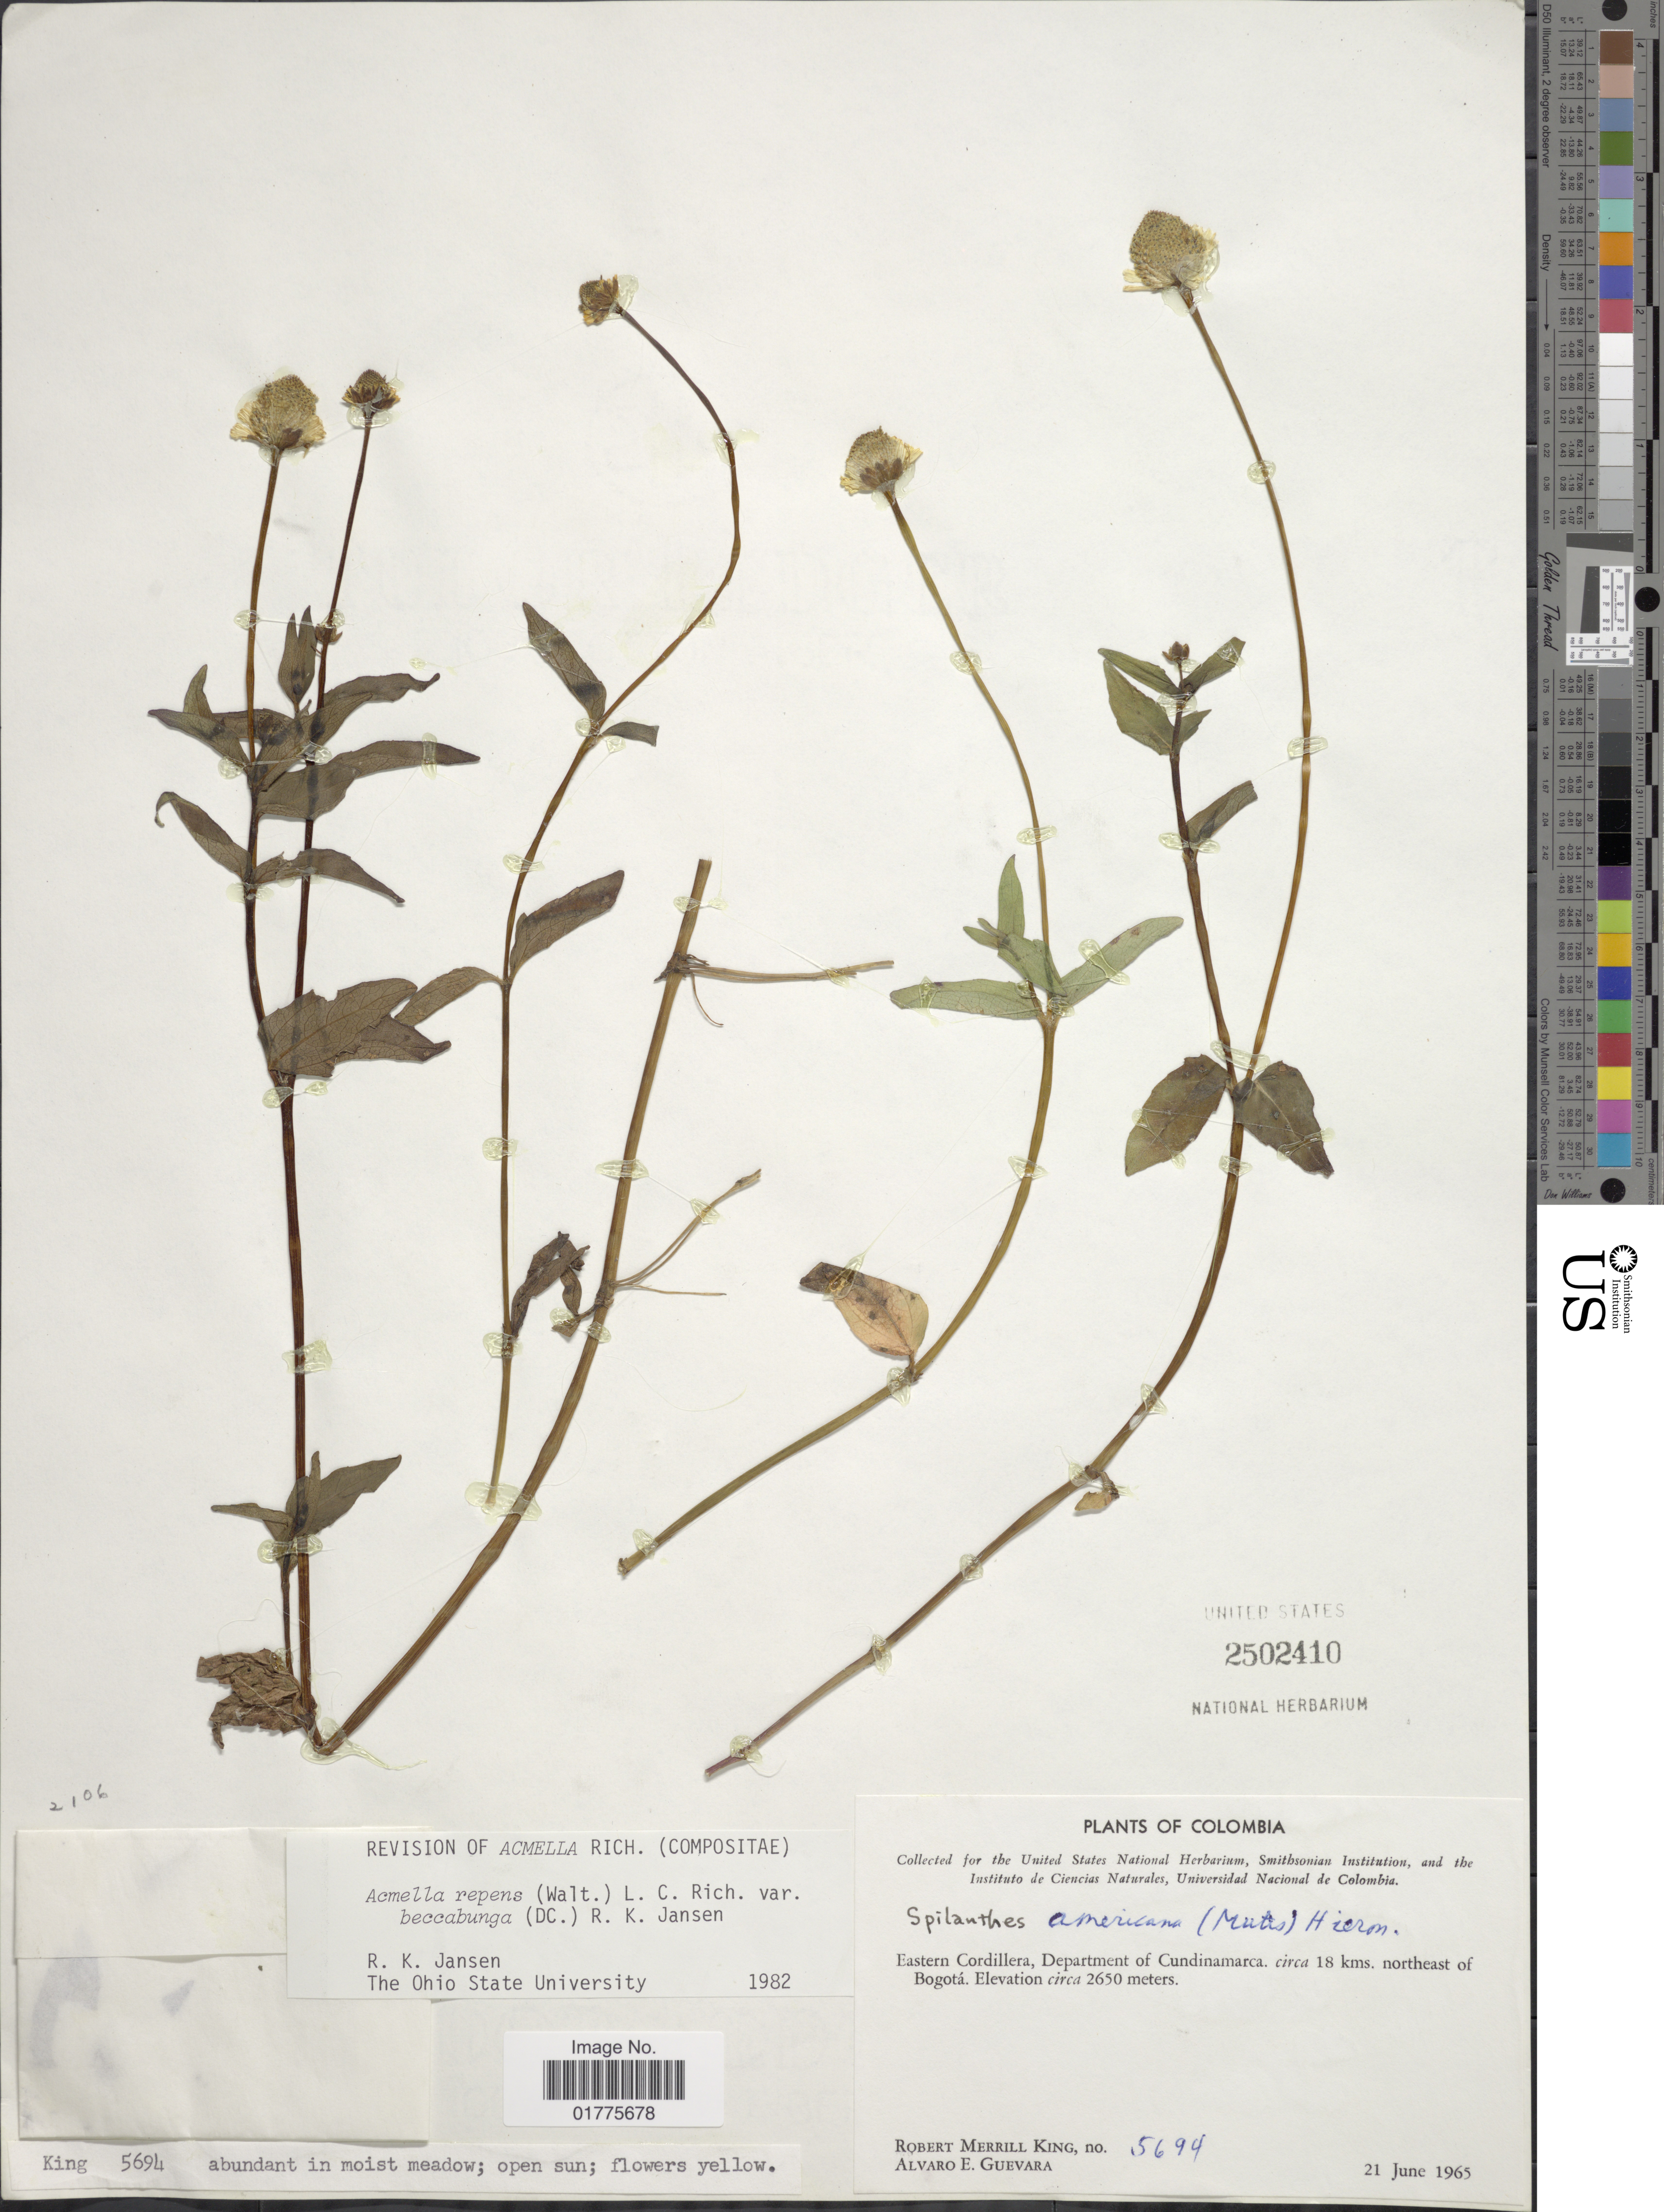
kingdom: Plantae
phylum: Tracheophyta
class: Magnoliopsida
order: Asterales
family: Asteraceae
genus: Acmella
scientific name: Acmella repens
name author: (Walter) Rich.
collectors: R. M. King & A. E. Guevara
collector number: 5694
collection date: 1965-06-21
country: Colombia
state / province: Cundinamarca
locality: Eastern Cordillera, circa 18 kms. northeast of Bogotá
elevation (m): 2650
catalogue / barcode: US 2502410